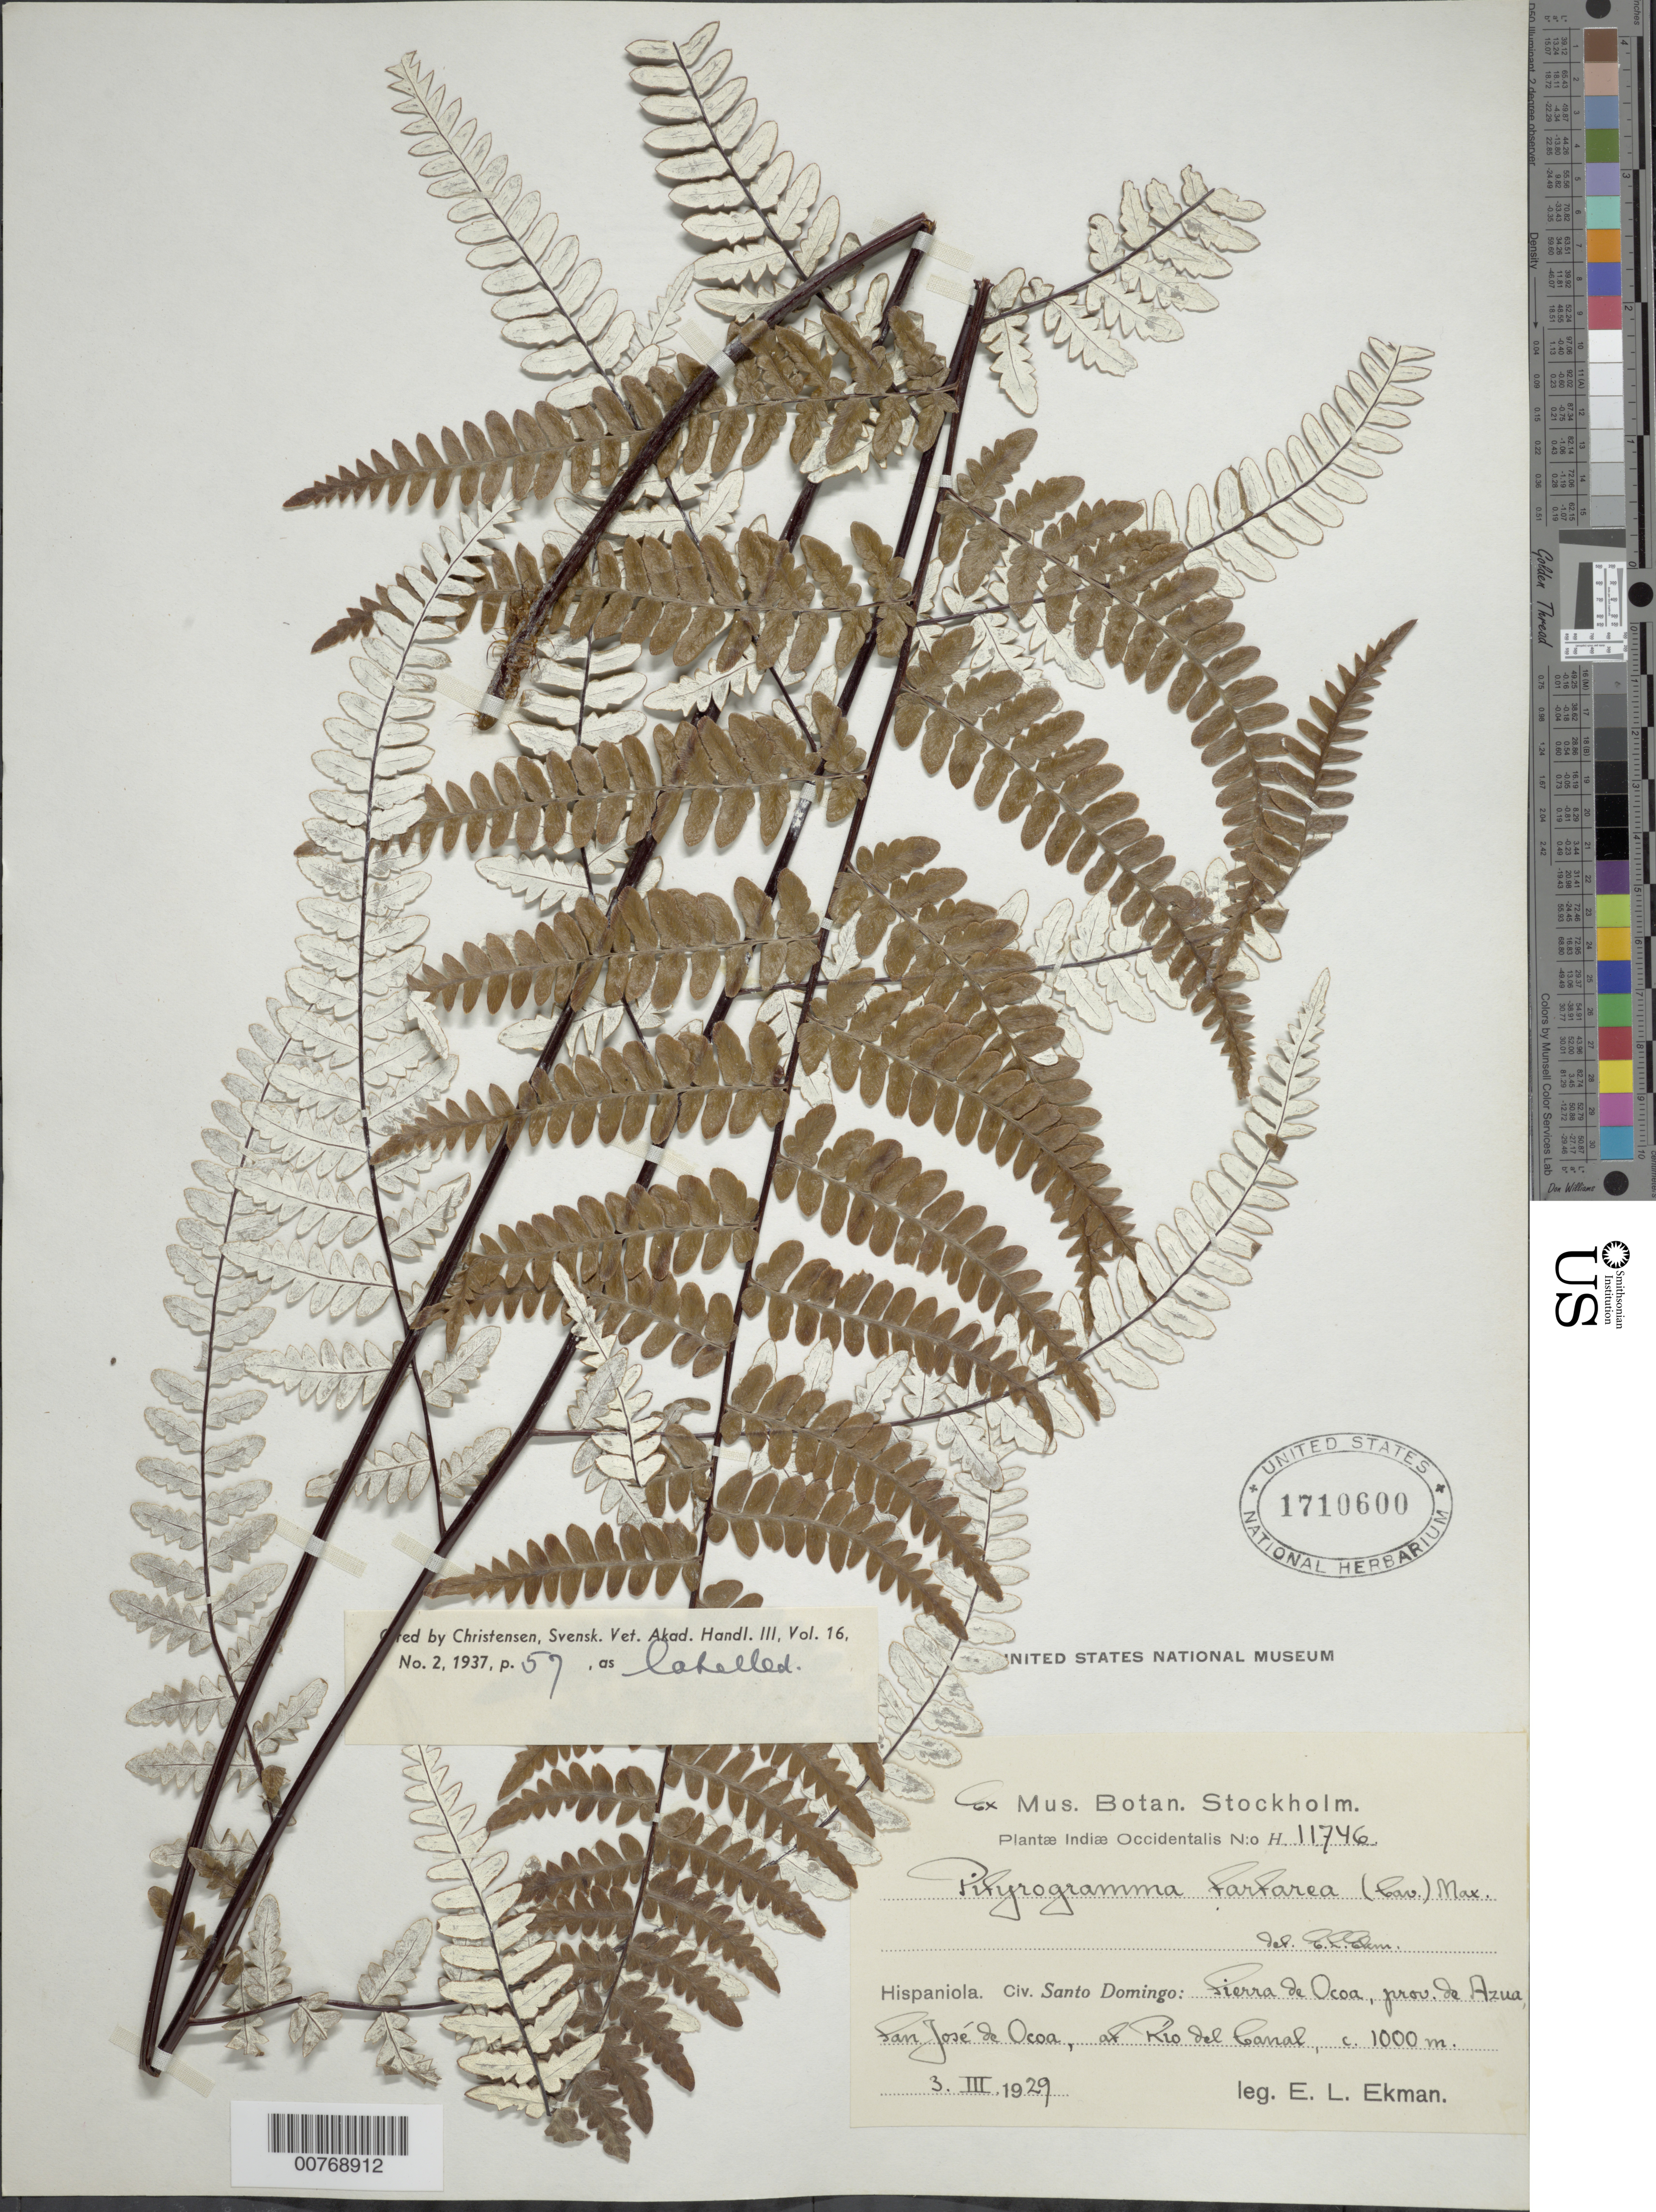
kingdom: Plantae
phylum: Tracheophyta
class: Polypodiopsida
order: Polypodiales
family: Pteridaceae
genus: Pityrogramma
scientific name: Pityrogramma ebenea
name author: (L.) Proctor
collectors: E. L. Ekman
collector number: H 11746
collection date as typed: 03 Mar 1929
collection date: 1929-03-03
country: Dominican Republic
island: Hispaniola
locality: Santo Domingo, Sierra de Ocoa, Provincia de Azua, San José de Ocoa, at Rio del Canal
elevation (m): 1000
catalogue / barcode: US 1710600